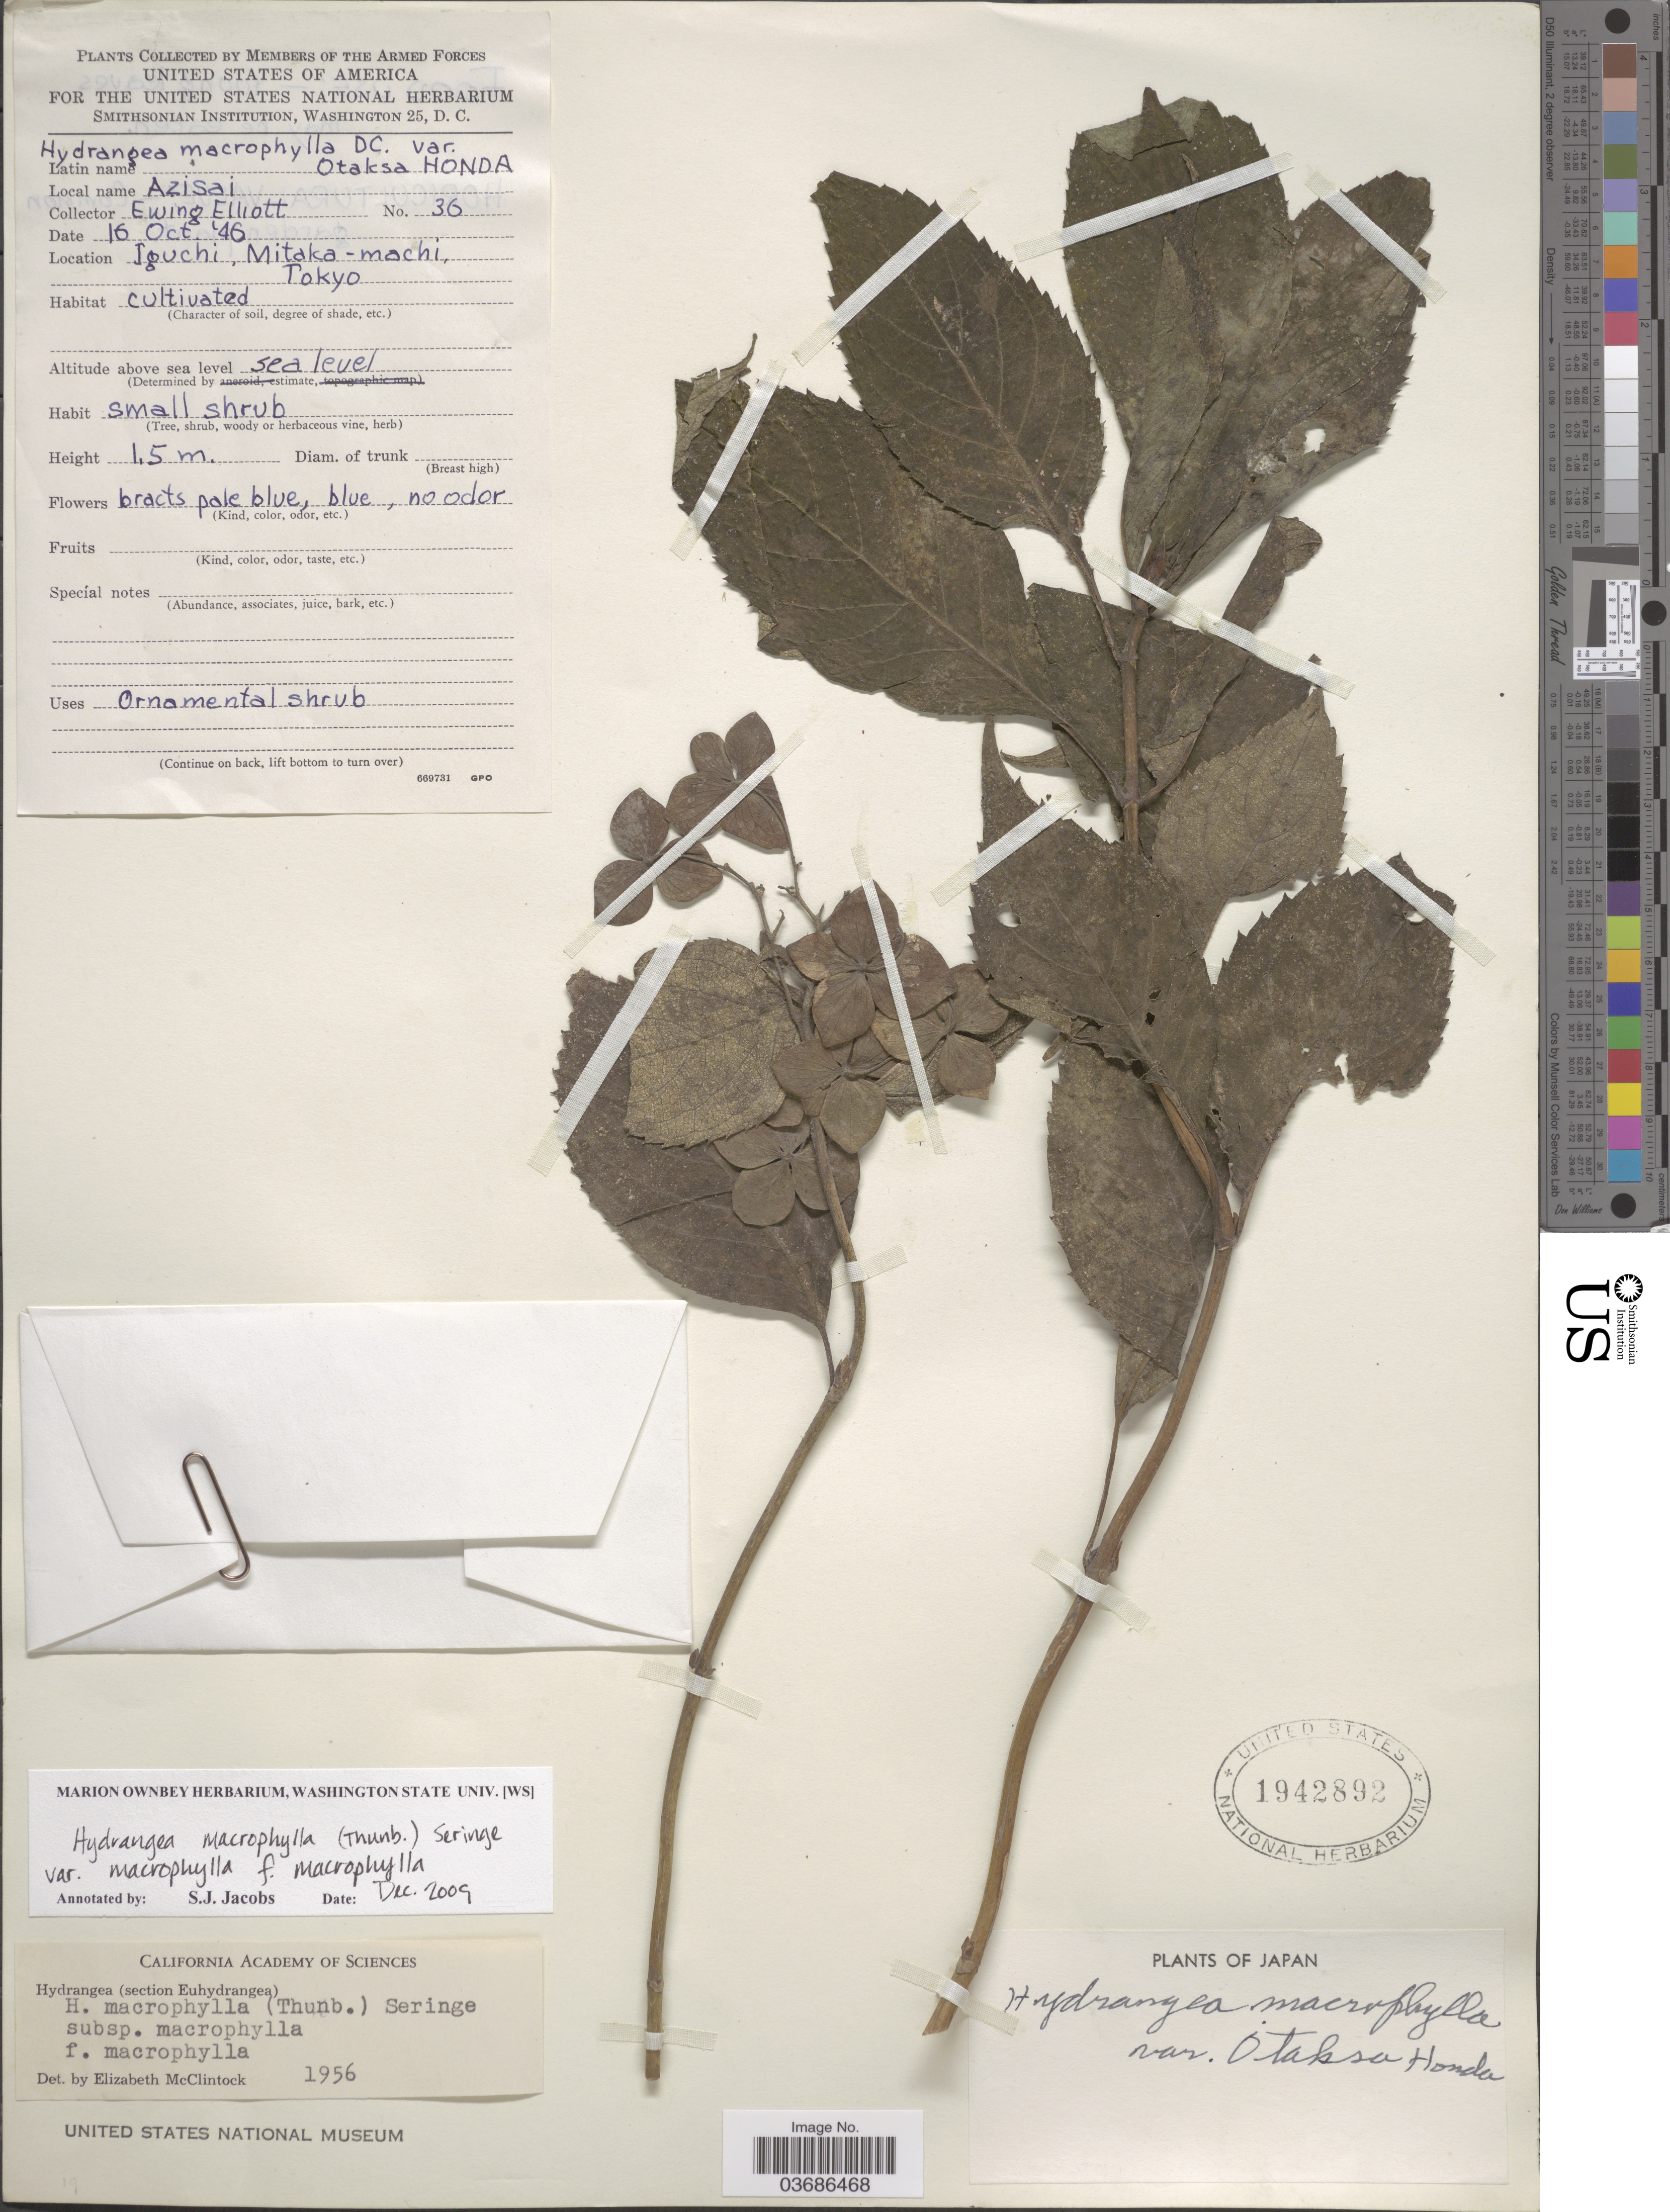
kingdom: Plantae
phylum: Tracheophyta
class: Magnoliopsida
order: Cornales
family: Hydrangeaceae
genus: Hydrangea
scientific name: Hydrangea macrophylla subsp. macrophylla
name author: (Thunb.) Ser.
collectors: E. Elliott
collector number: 36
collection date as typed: Transcribed d/m/y: 16/10/46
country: Japan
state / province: Tokyo, Federal City of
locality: Iguchi, Mitaka-mochi, Tokyo. Cultivated.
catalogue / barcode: US 1942892